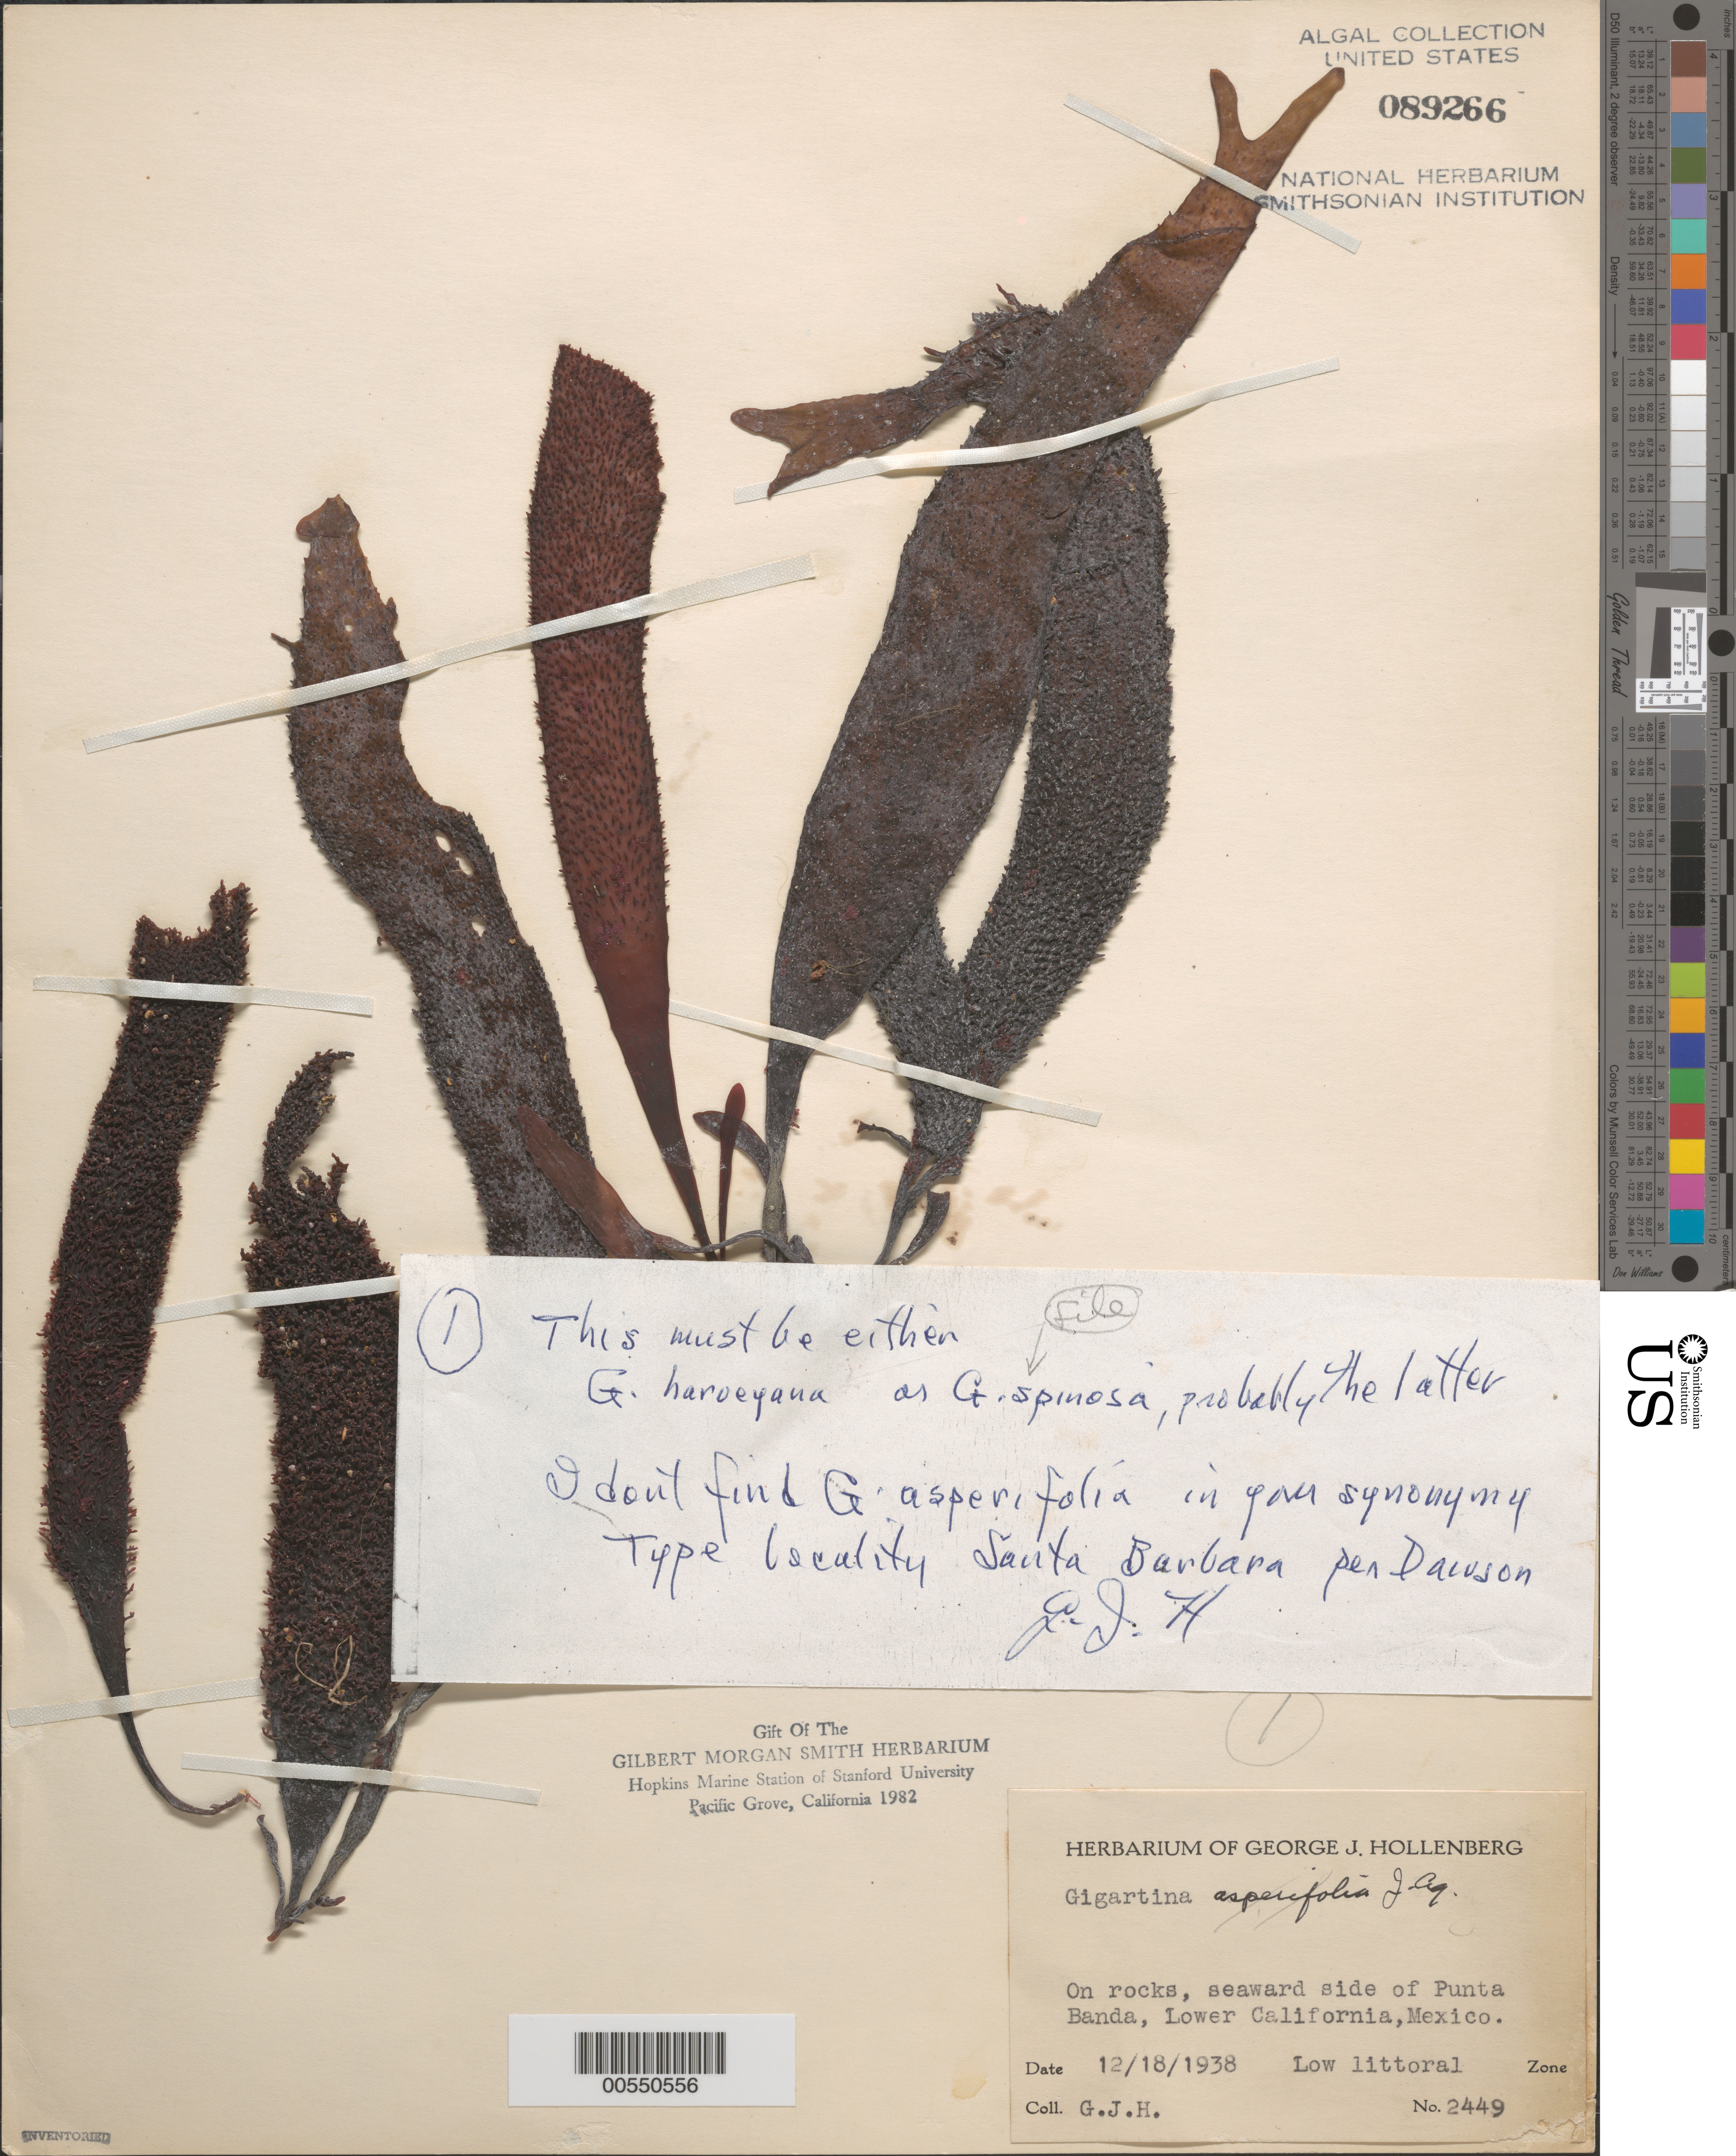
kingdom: Plantae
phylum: Rhodophyta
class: Florideophyceae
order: Gigartinales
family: Gigartinaceae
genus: Gigartina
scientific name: Gigartina spinosa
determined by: Hollenberg, George J.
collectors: G. Hollenberg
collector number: GJH 2449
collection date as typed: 18 Dec 1938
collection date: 1938-12-18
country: Mexico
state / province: Baja California Norte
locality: Punta Banda, seaward side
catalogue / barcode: US 89266